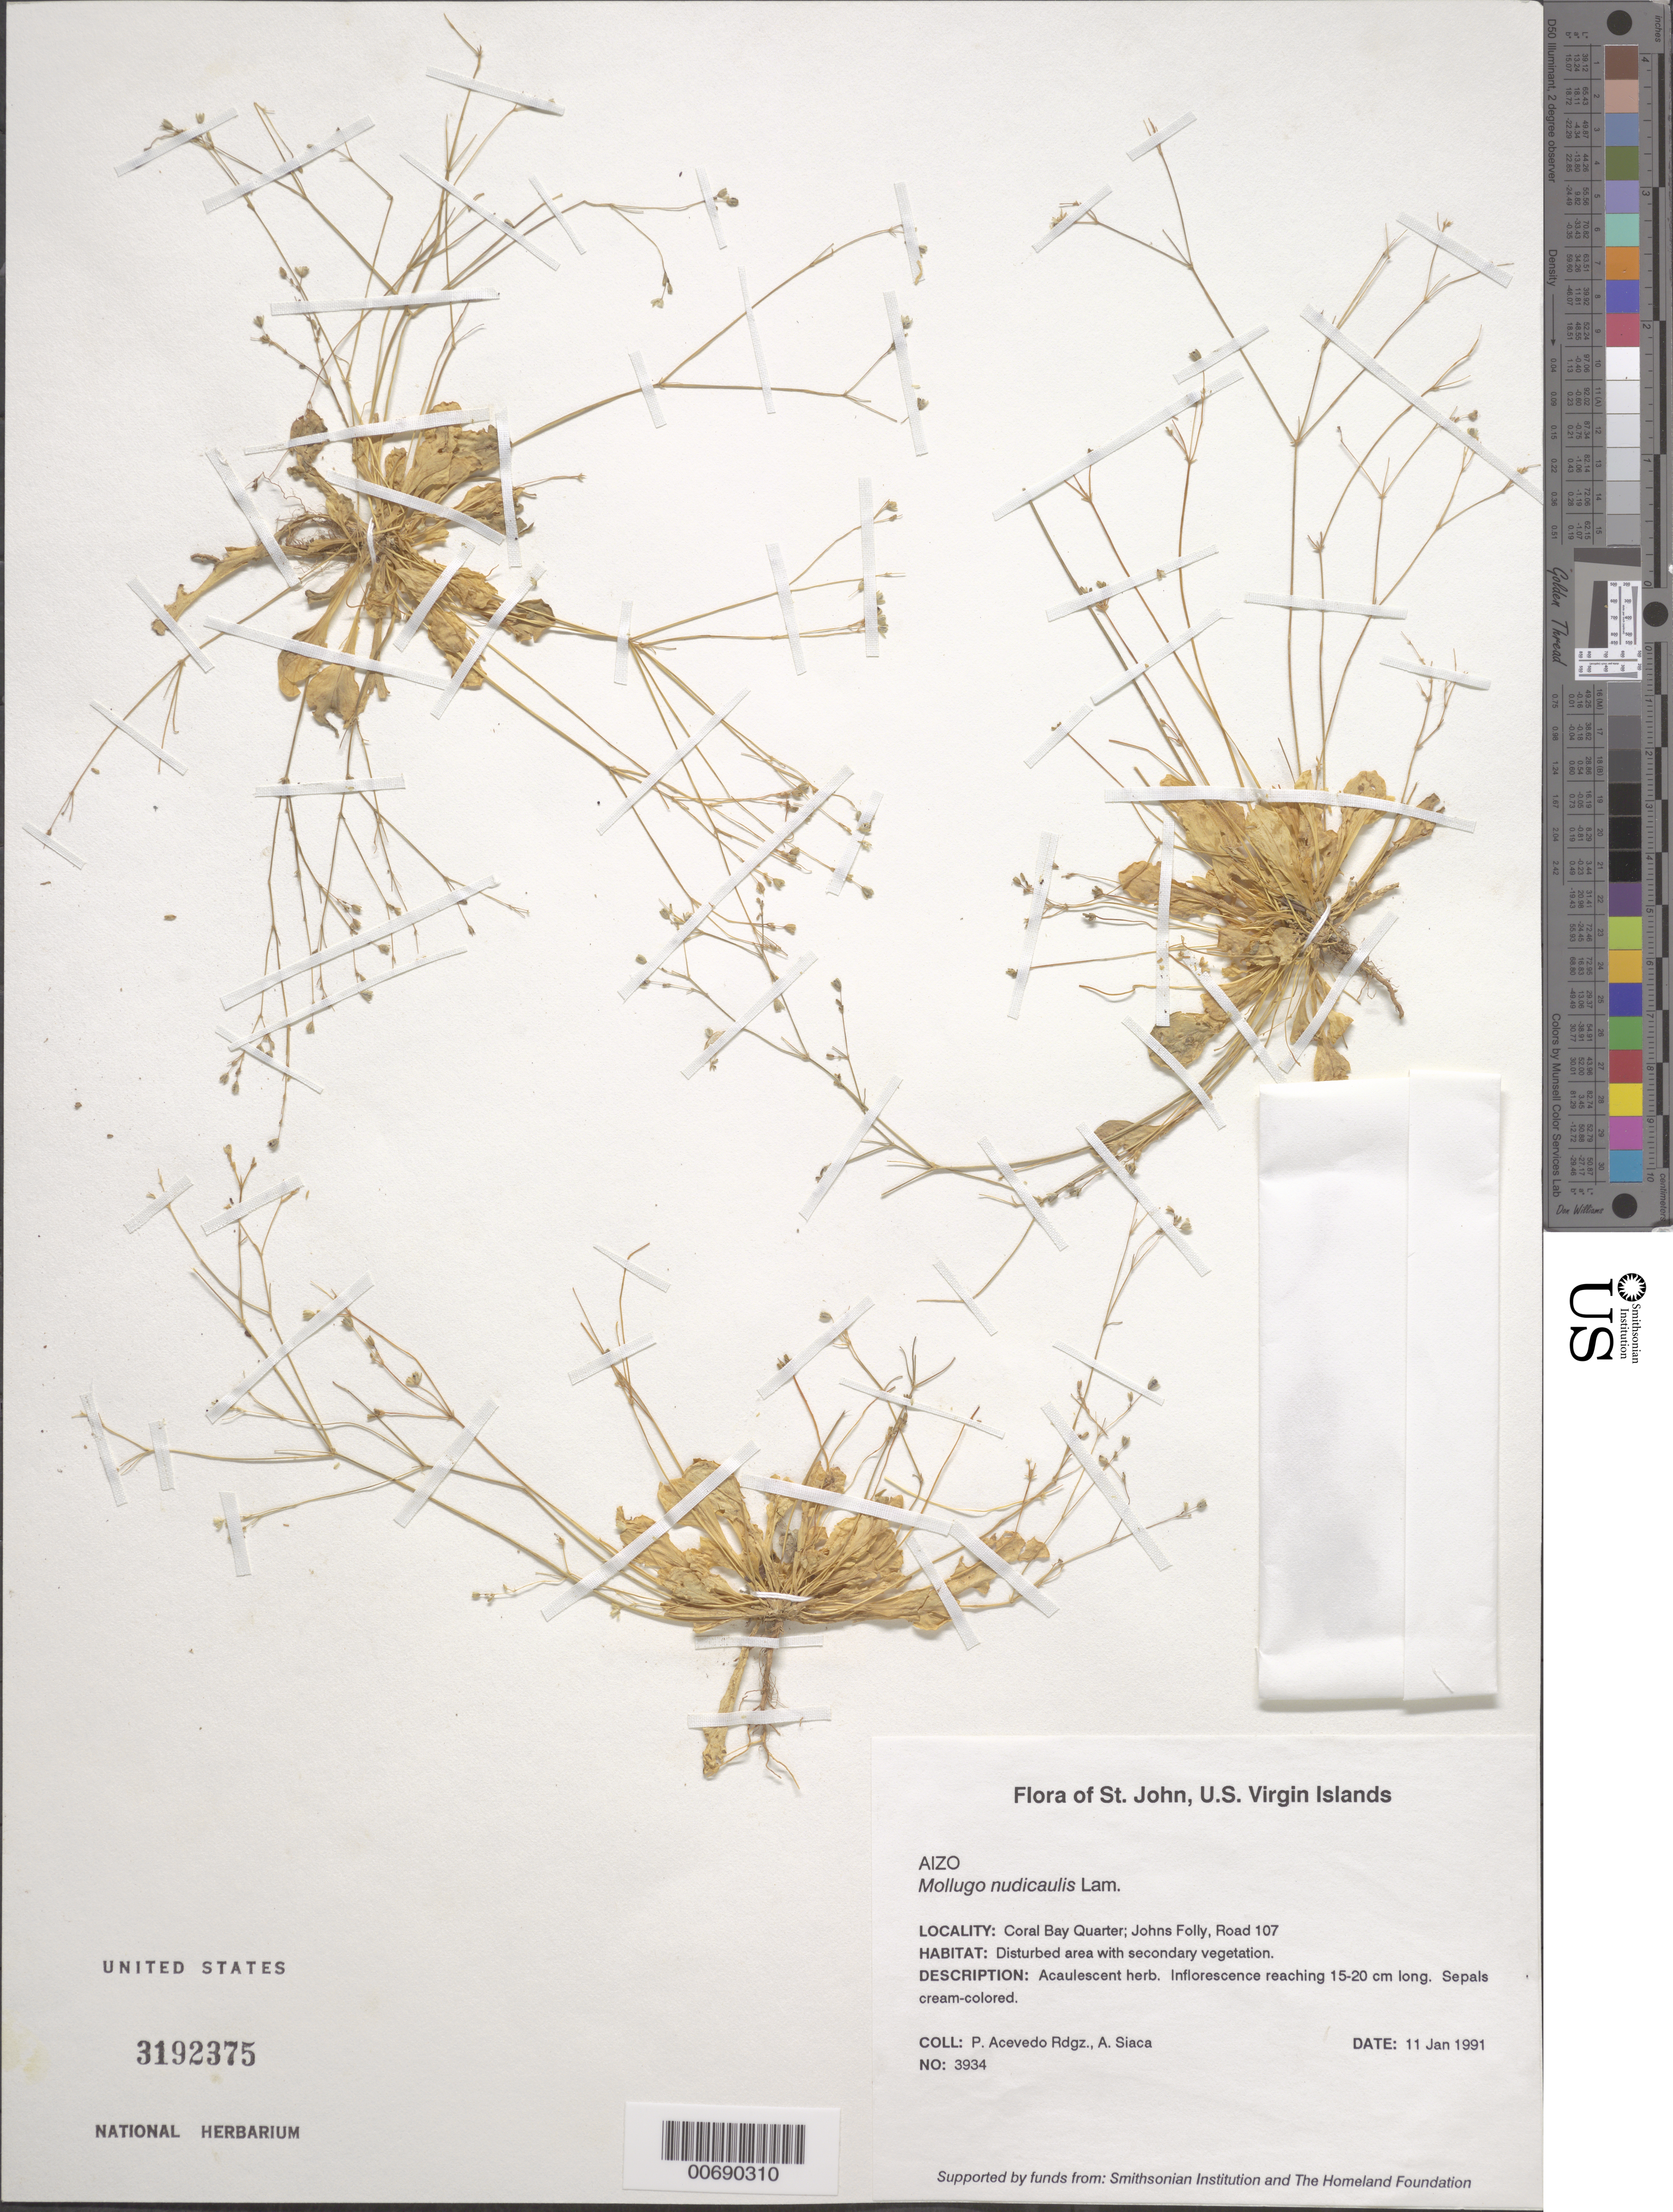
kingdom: Plantae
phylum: Tracheophyta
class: Magnoliopsida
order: Caryophyllales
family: Molluginaceae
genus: Paramollugo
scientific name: Paramollugo spathulata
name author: (Sw.) Sukhor.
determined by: Strong, Mark T., (BOT), Smithsonian Institution - National Museum of Natural History (UNITED STATES)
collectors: P. Acevedo-Rodr. & A. Siaca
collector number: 3934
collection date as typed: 11 Jan 1991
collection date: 1991-01-11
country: U.S. Virgin Islands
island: St. John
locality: Coral Bay Quarter; Johns Folly, Road 107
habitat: Disturbed area with secondary vegetation.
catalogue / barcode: US 3192375